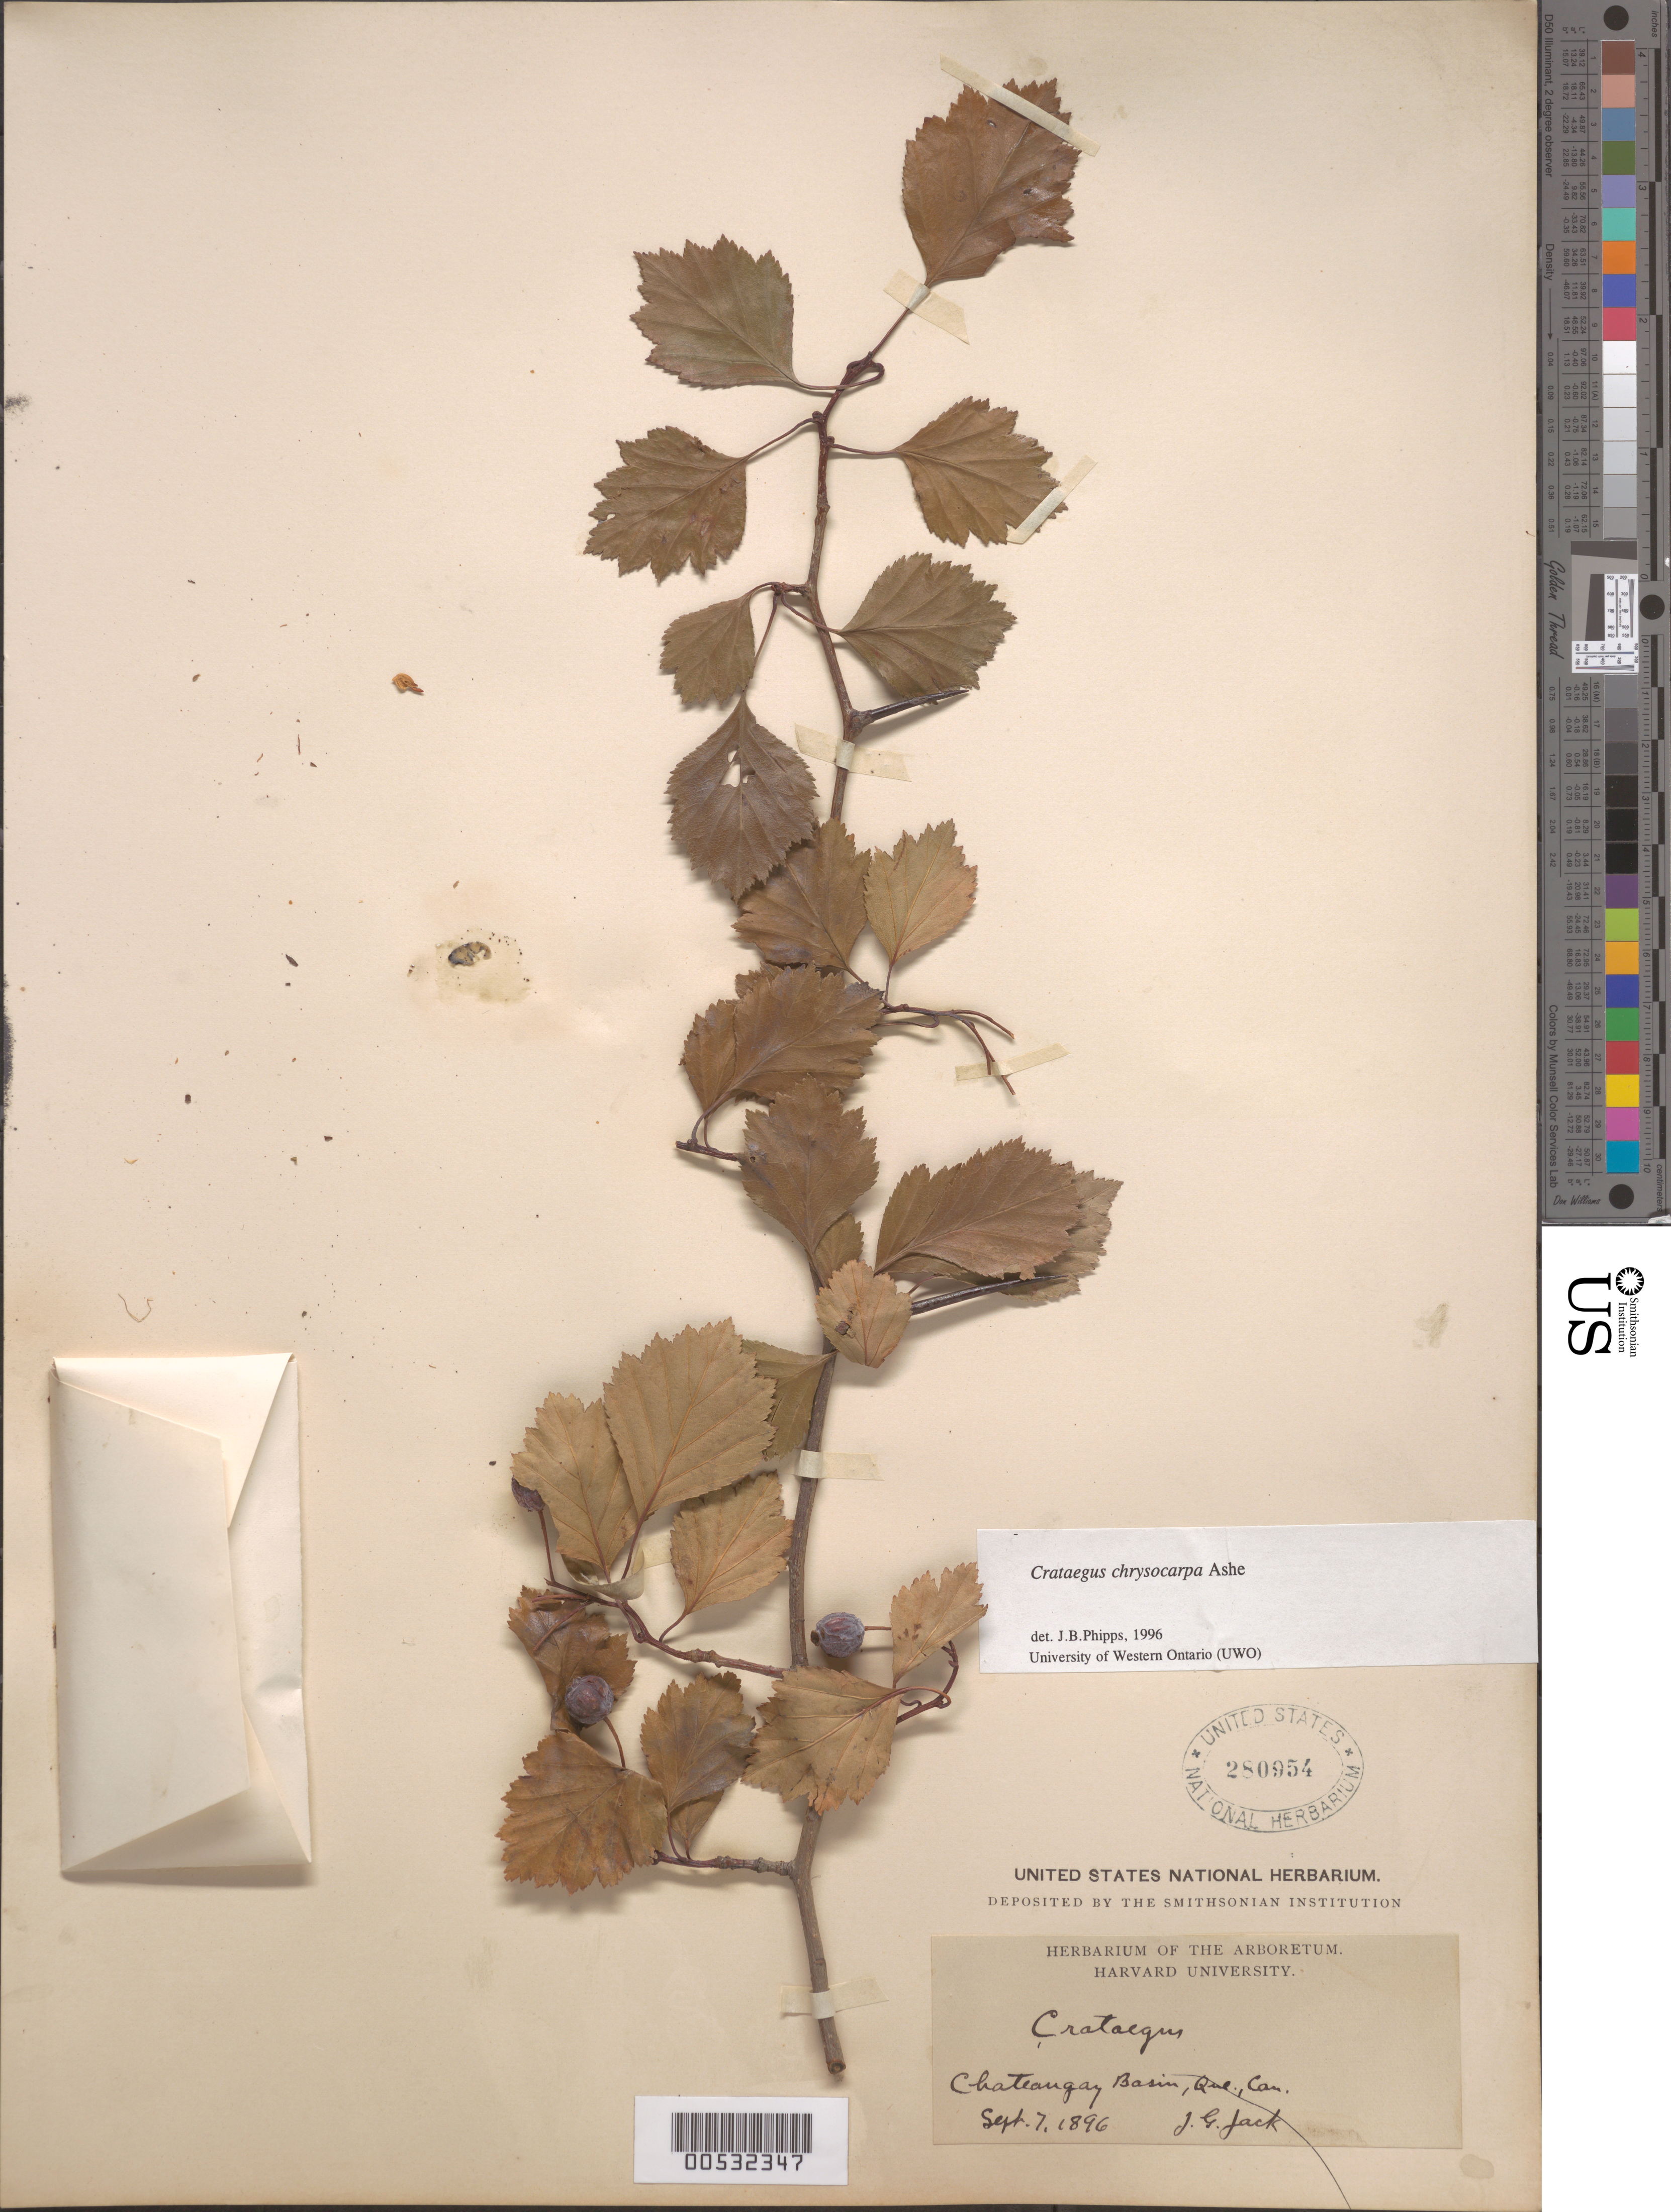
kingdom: Plantae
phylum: Tracheophyta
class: Magnoliopsida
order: Rosales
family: Rosaceae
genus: Crataegus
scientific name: Crataegus chrysocarpa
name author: Ashe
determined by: Phipps, James B., (UWO), University of Western Ontario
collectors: J. G. Jack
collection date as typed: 07 Sep 1896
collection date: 1896-09-07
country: Canada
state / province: Quebec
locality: Chateaugay Basin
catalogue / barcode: US 280954